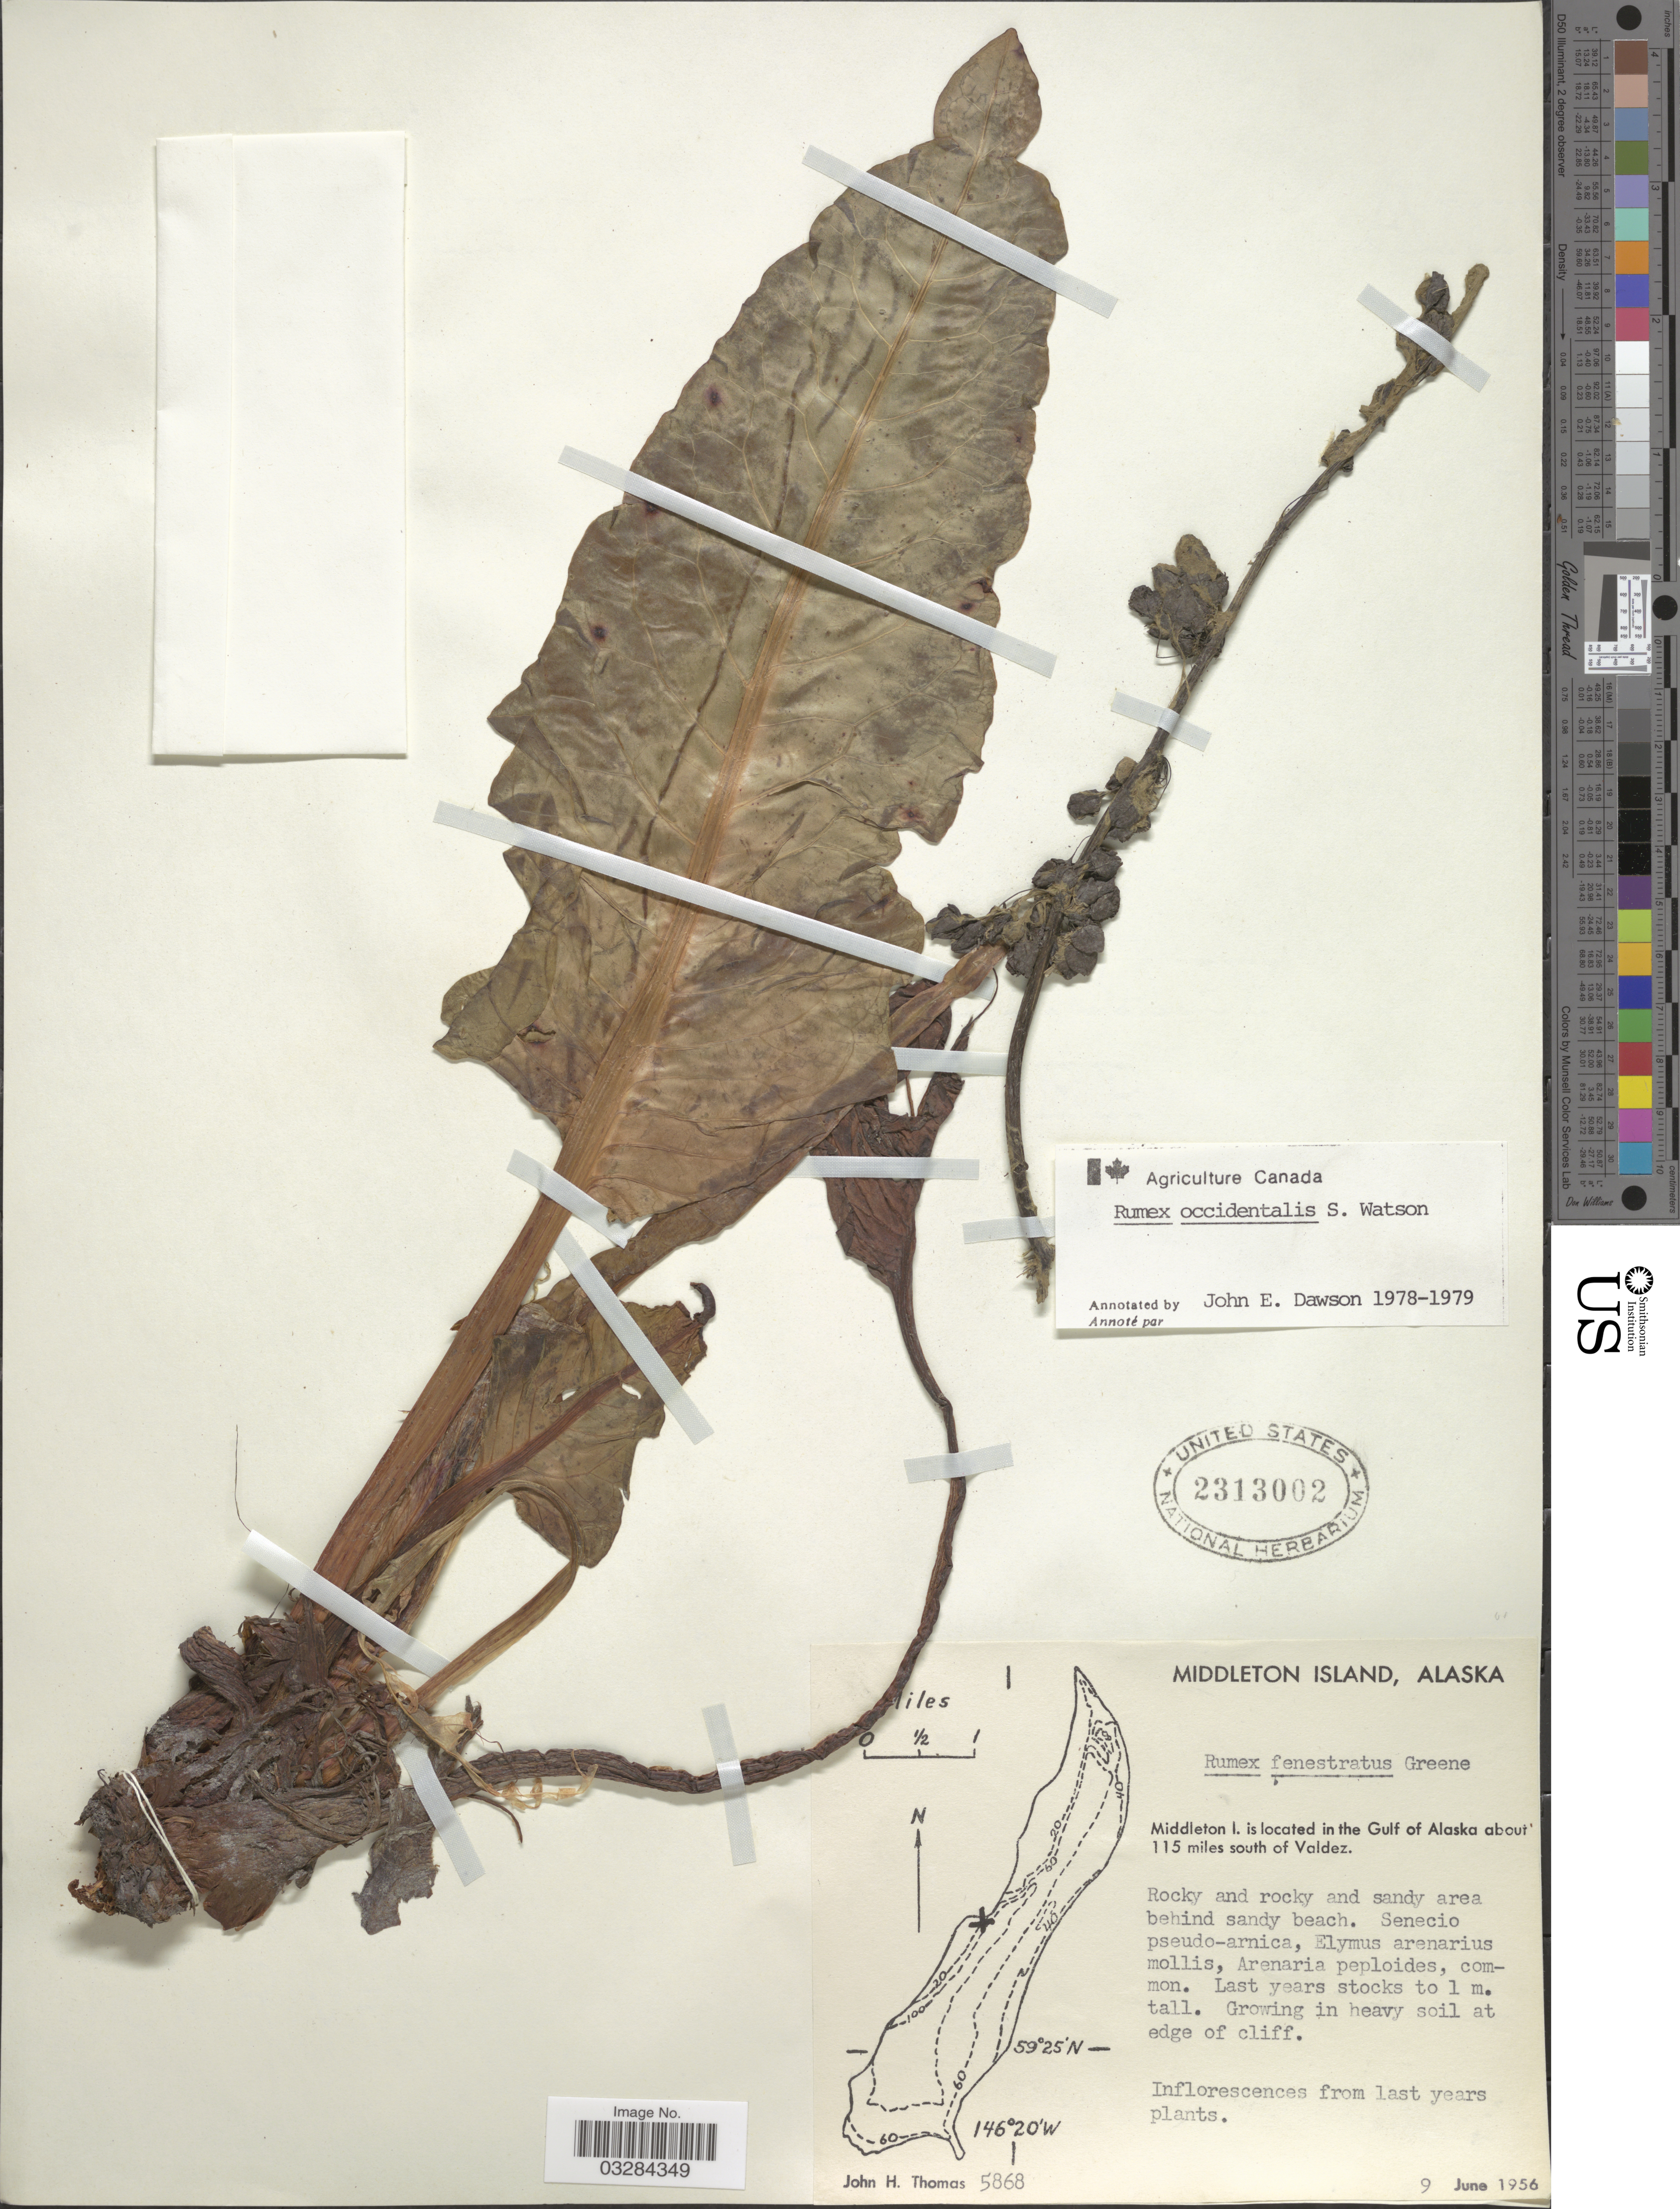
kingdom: Plantae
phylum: Tracheophyta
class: Magnoliopsida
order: Caryophyllales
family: Polygonaceae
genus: Rumex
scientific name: Rumex occidentalis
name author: S. Watson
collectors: J. H. Thomas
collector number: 5868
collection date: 1956-06-09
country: United States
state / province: Alaska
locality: Middleton Island. Middleton I. is located in the Gulf of Alaska about 115 miles south of Valdez.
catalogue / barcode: US 2313002